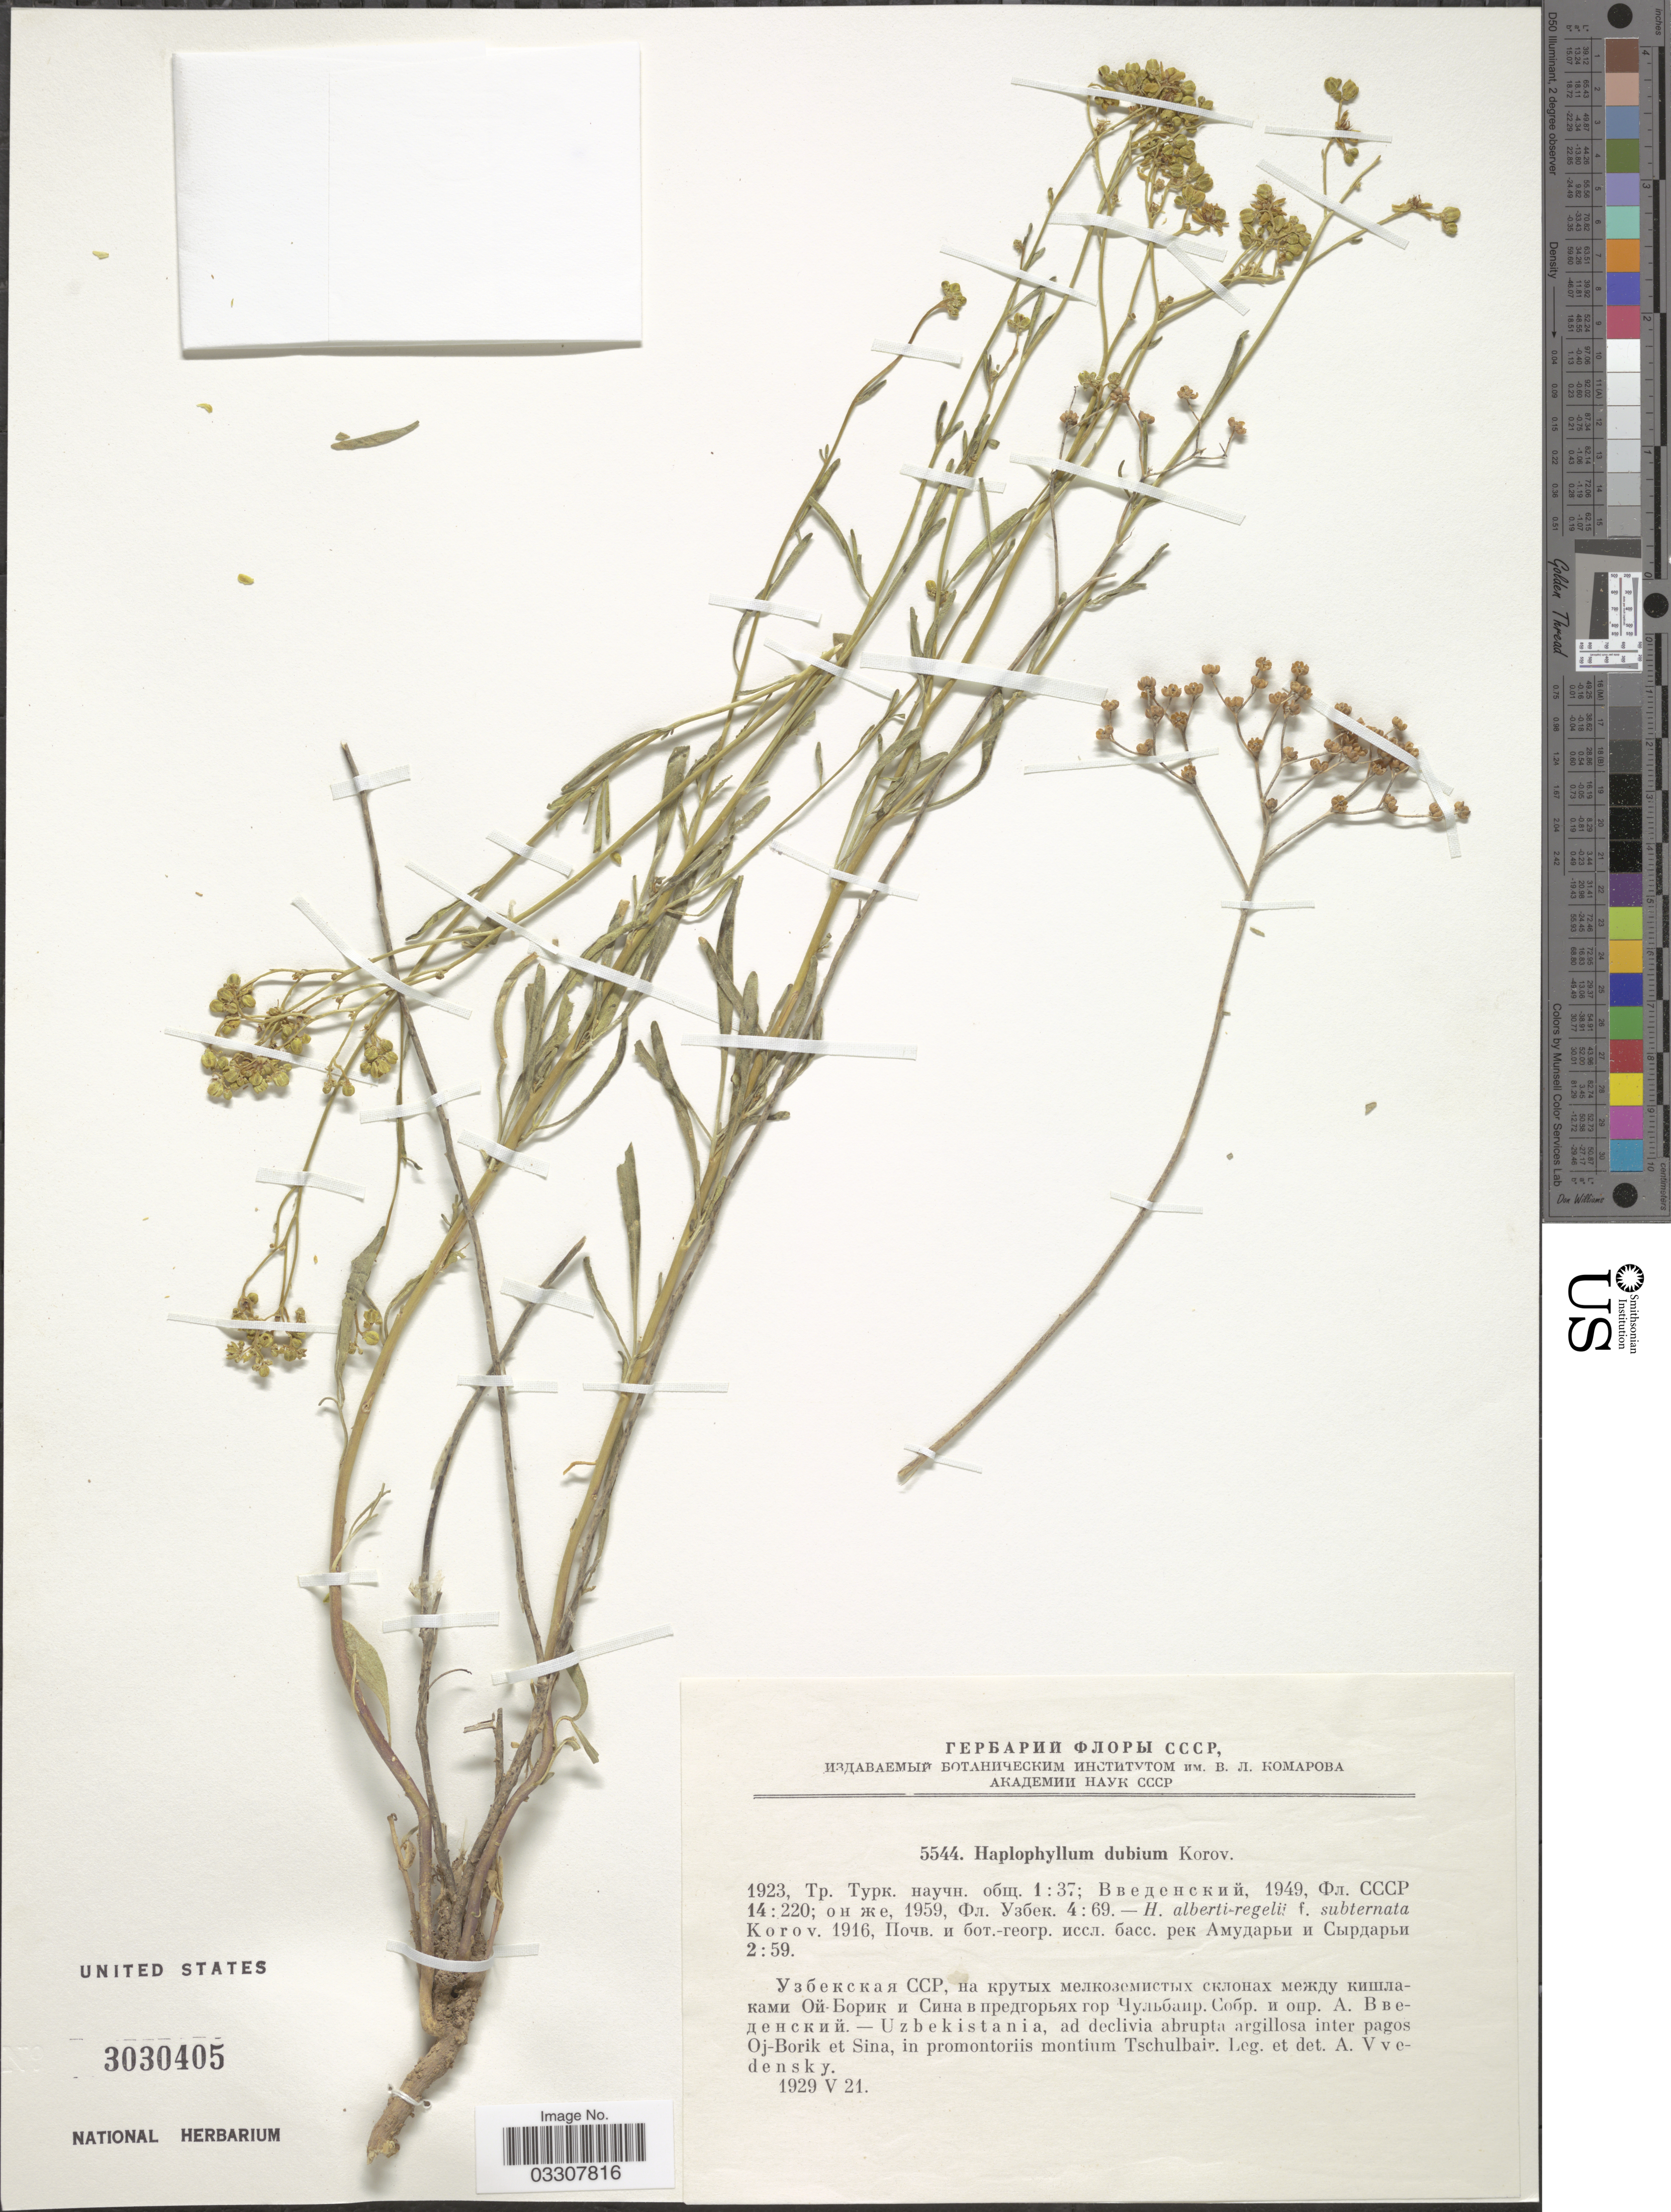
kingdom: Plantae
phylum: Tracheophyta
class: Magnoliopsida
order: Sapindales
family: Rutaceae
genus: Haplophyllum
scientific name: Haplophyllum dubium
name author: Korovin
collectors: A. Vvedensky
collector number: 5544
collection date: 1929-05-21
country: Uzbekistan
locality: Uzbekistania, ad declivia abrupta argillosa inter pagos Oj-Borik et Sina, in promontoriis montium Tschulbair.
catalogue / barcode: US 3030405